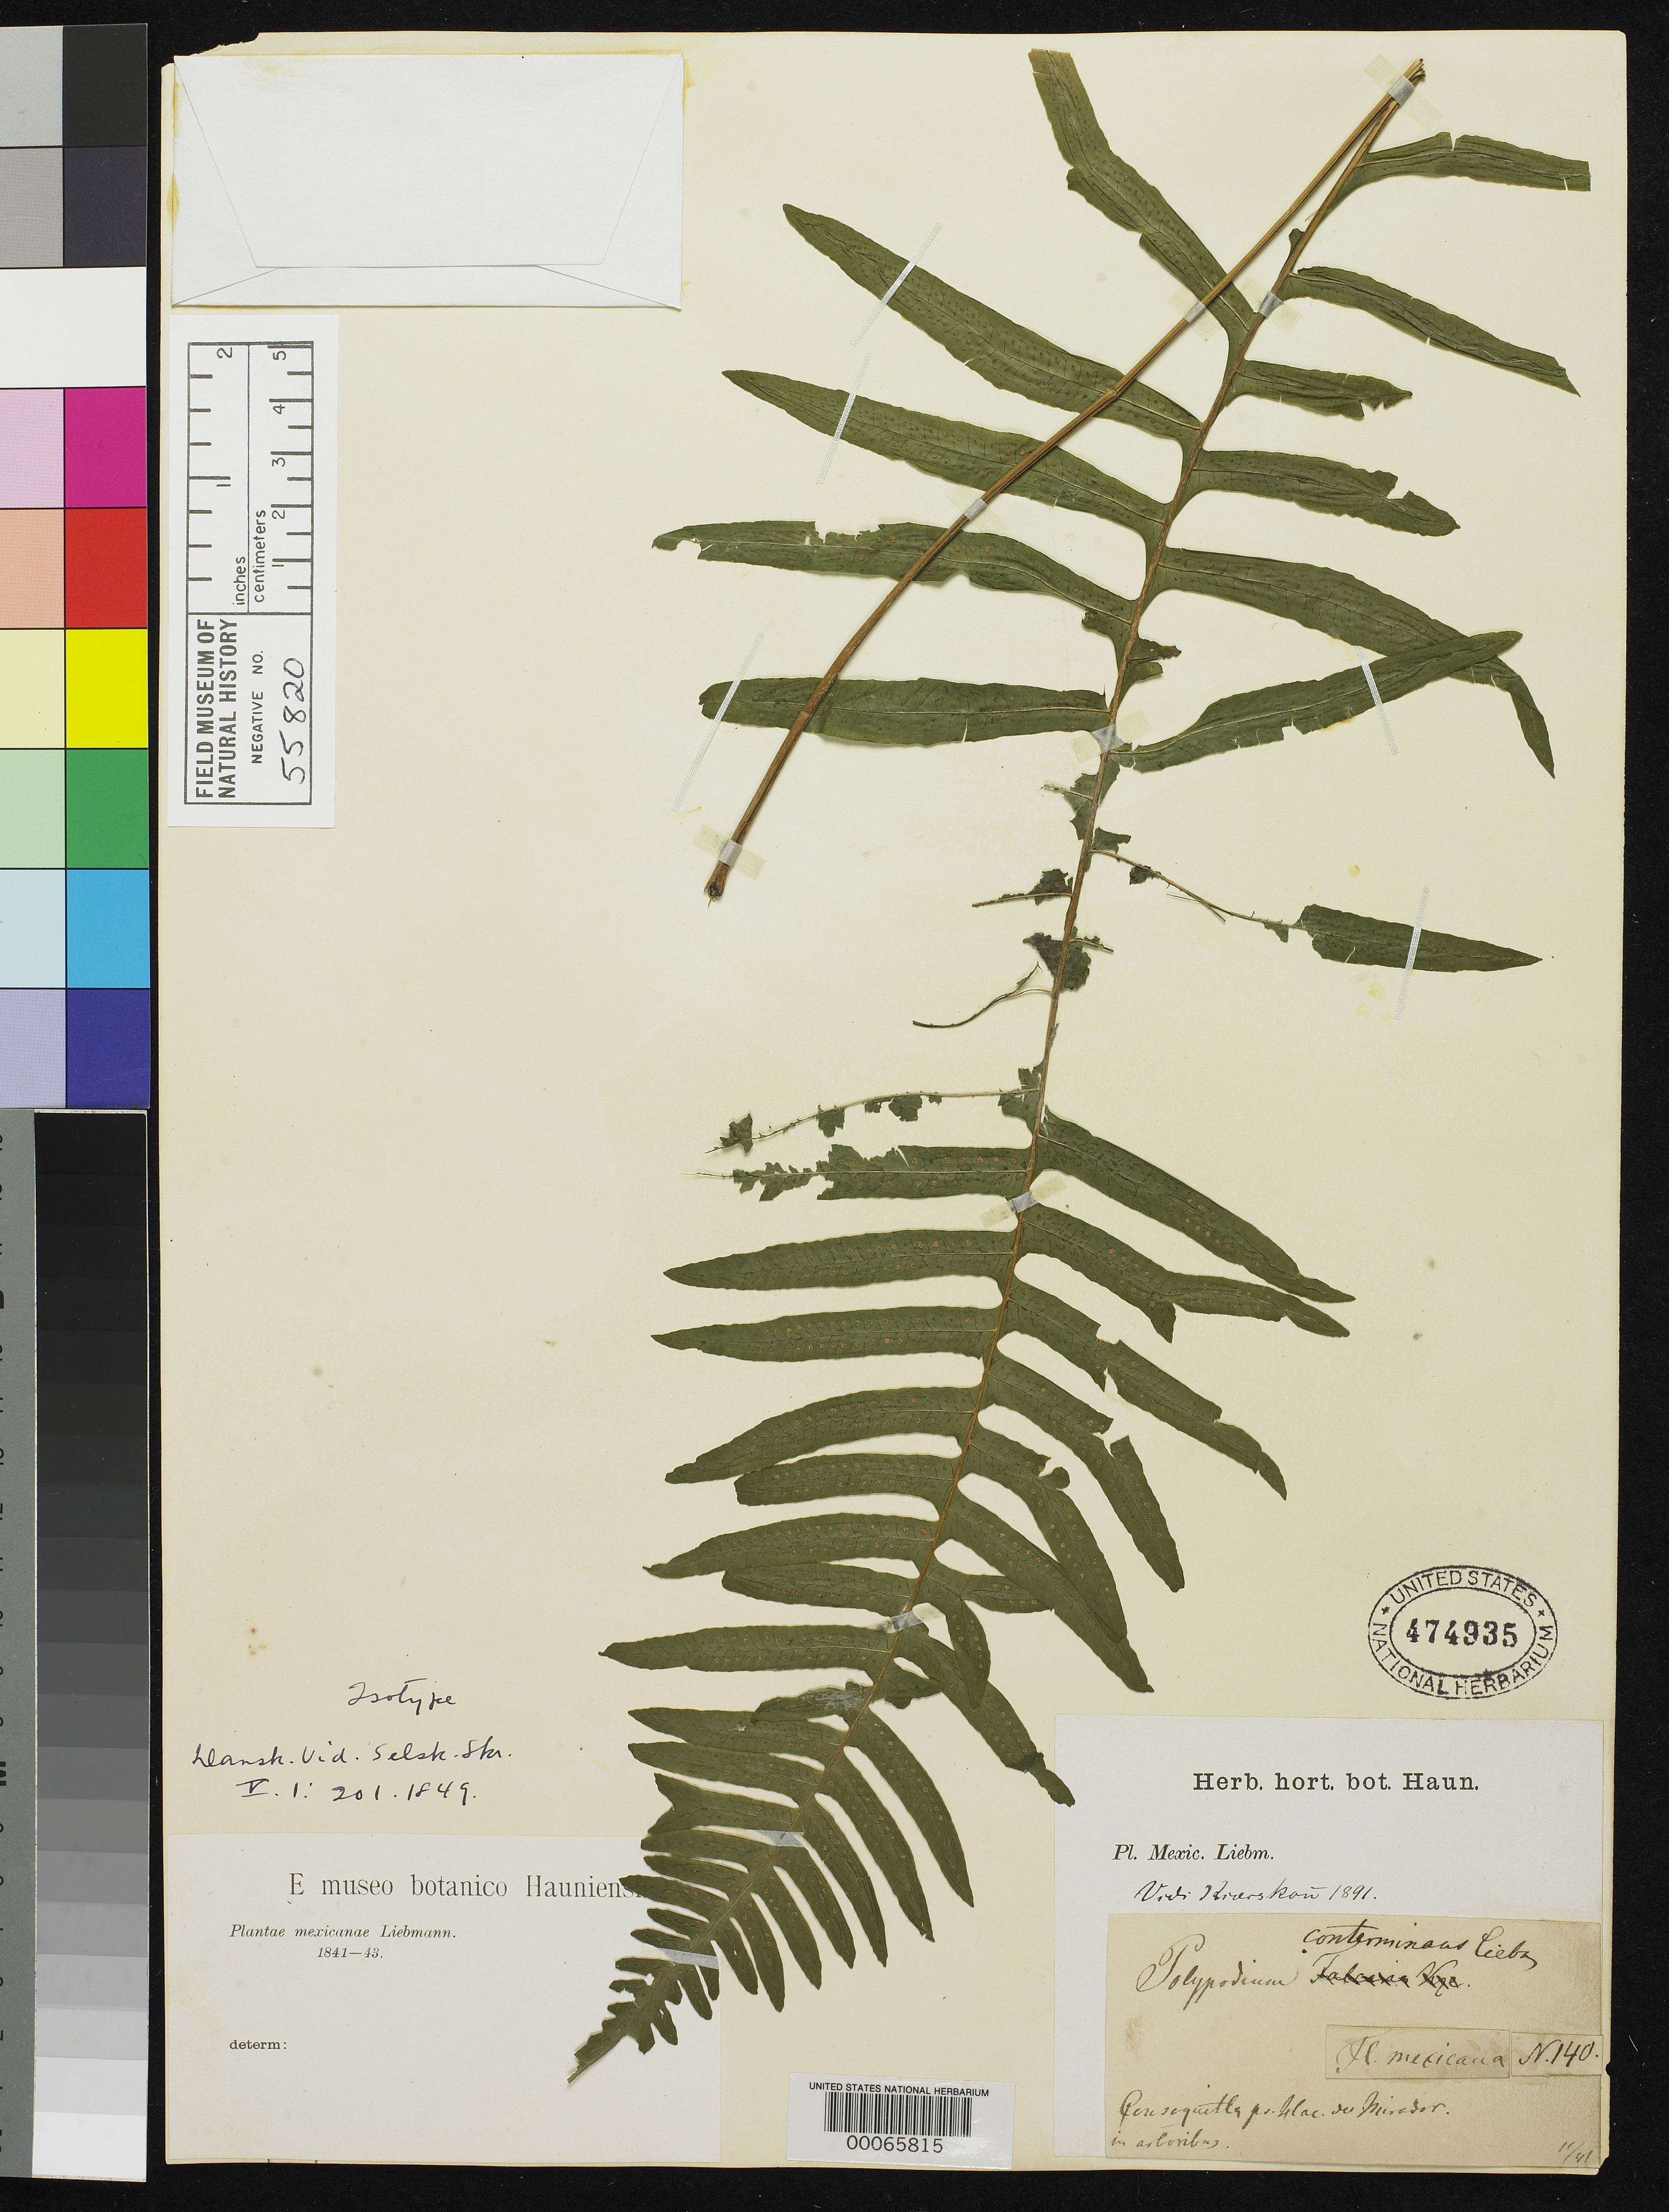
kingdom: Plantae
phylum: Tracheophyta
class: Polypodiopsida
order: Polypodiales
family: Polypodiaceae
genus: Polypodium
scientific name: Polypodium conterminans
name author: Liebm.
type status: Type Collection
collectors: F. M. Liebmann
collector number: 140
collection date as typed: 1891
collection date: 1891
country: Mexico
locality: Pr. Hac. de Mirador.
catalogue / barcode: US 474935